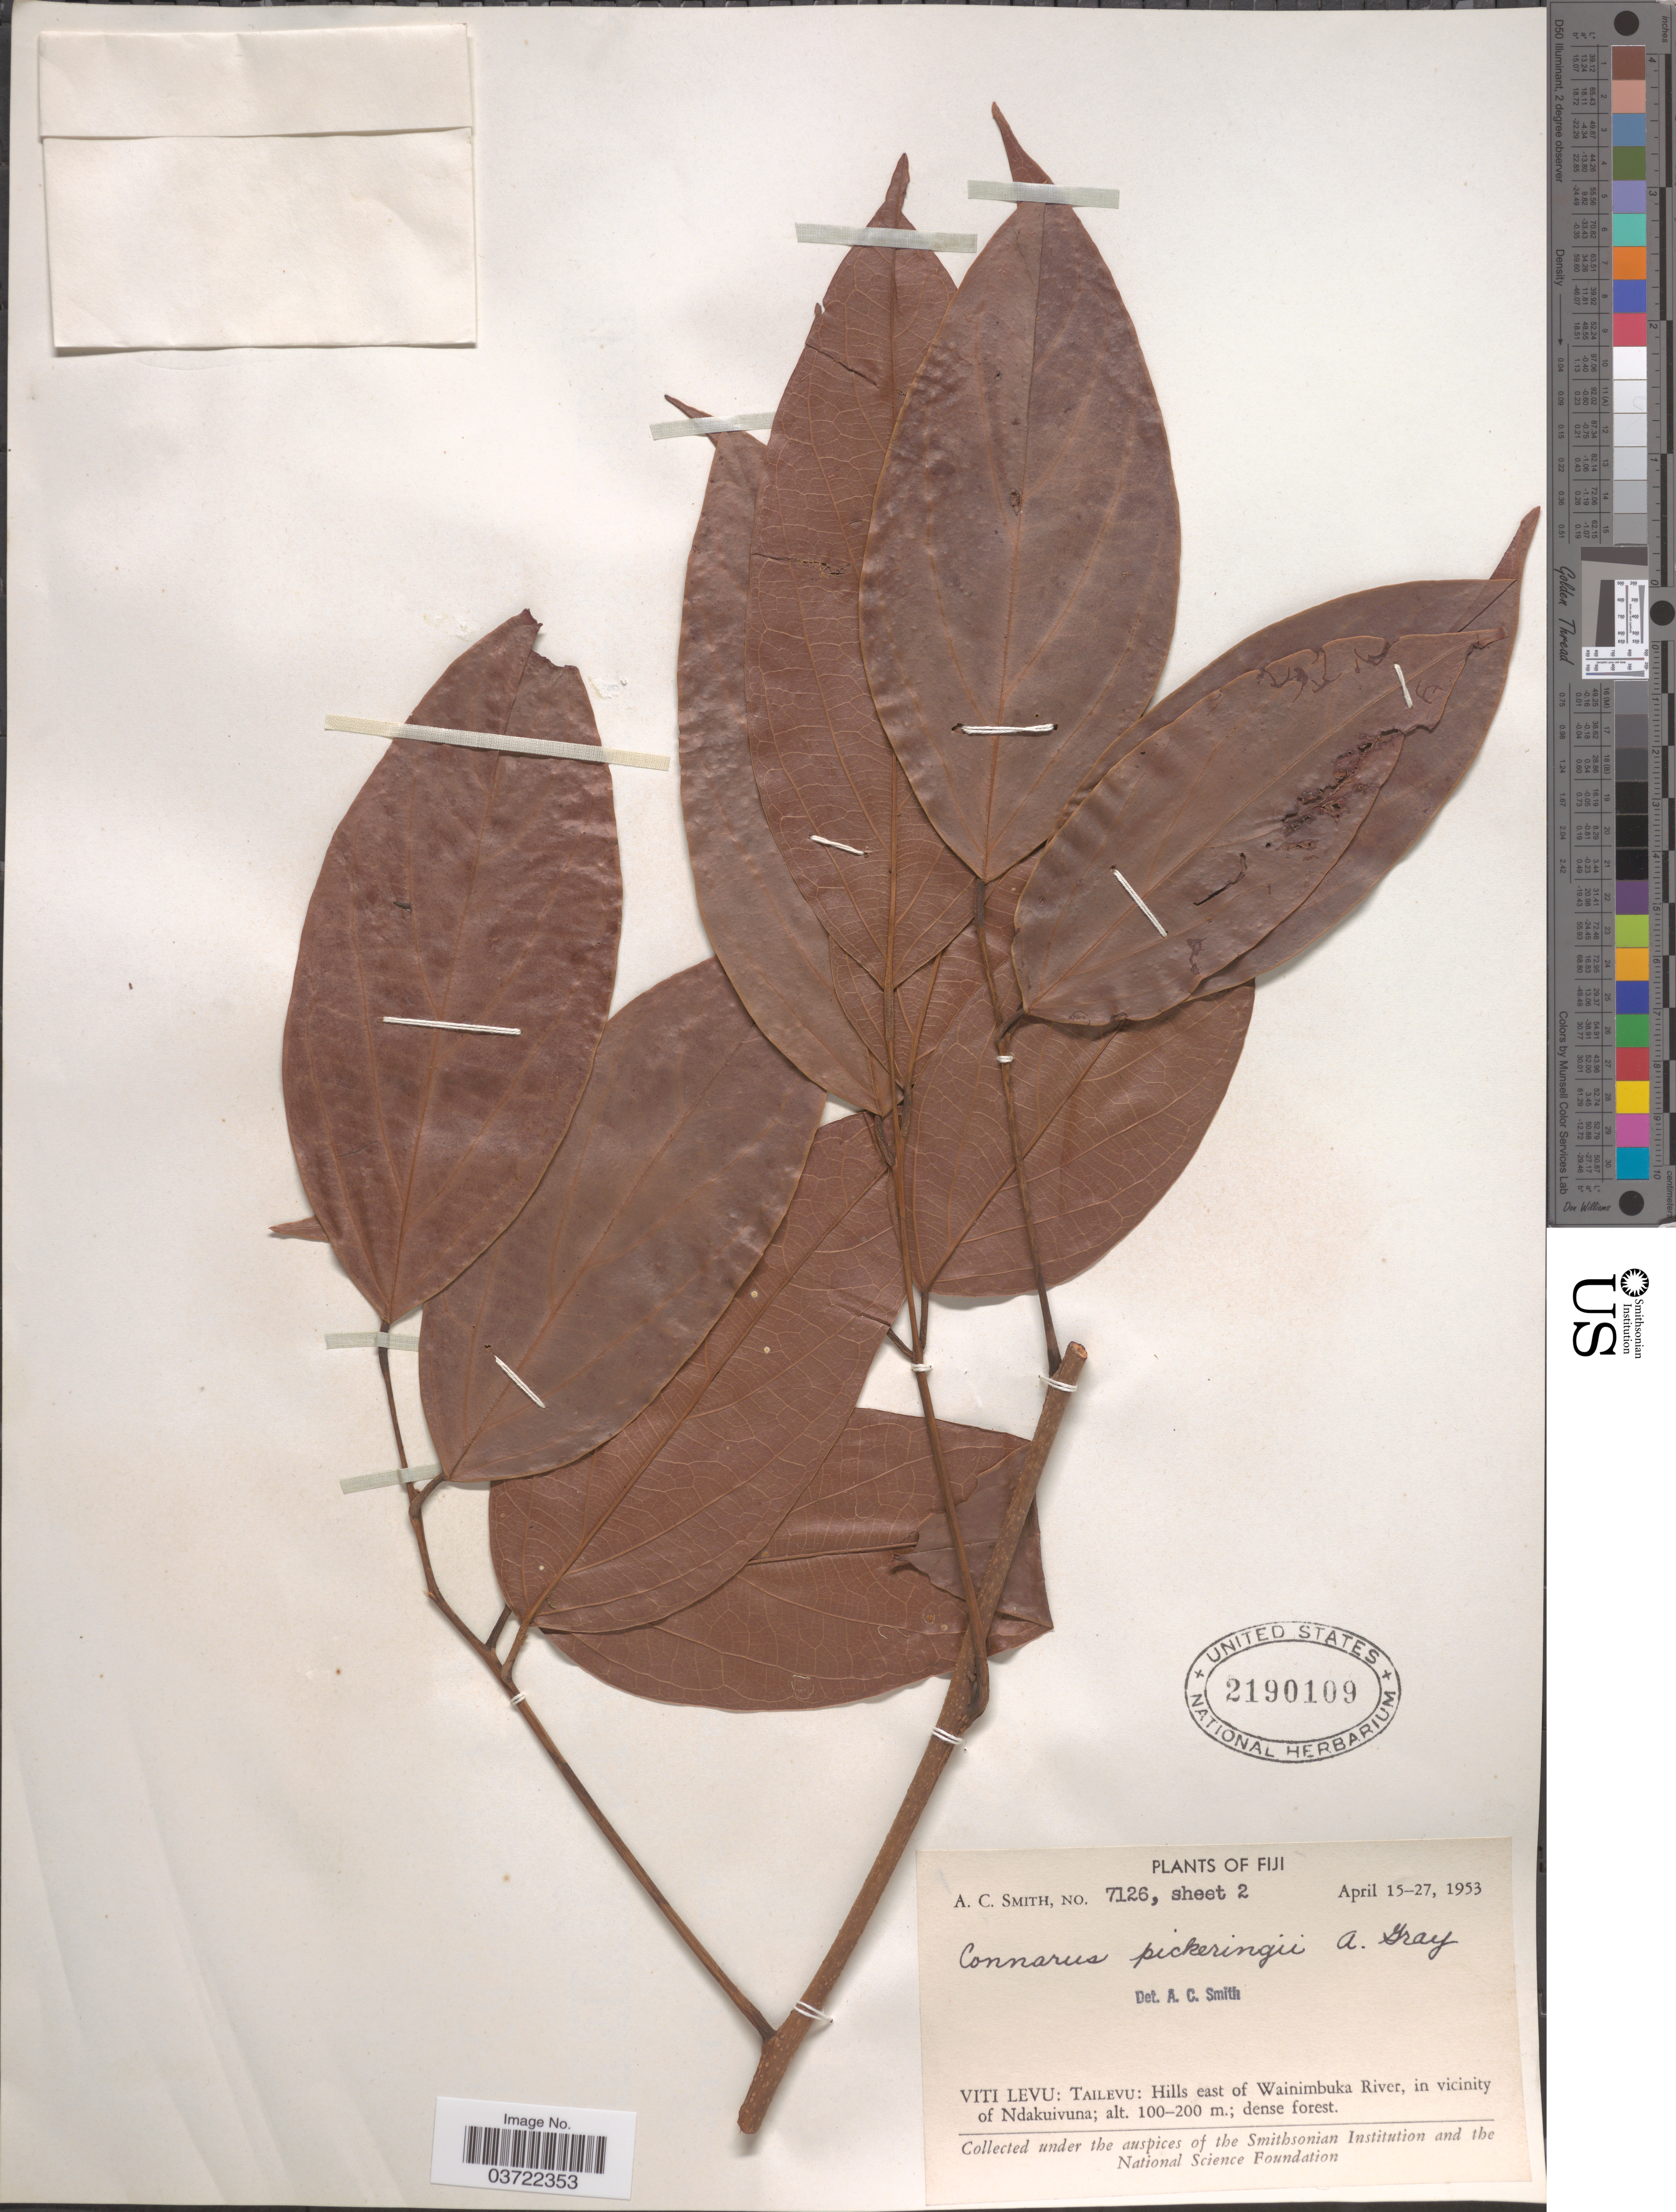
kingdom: Plantae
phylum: Tracheophyta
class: Magnoliopsida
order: Oxalidales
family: Connaraceae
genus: Connarus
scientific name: Connarus pickeringii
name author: A. Gray in Wilkes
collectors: A. C. Smith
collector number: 7126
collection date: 1953-04-15/1953-04-27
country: Fiji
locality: Viti Levu: Tailevu: Hills east of Wainimbuka River, in vicinity of Ndakuivuna.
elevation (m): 100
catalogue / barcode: US 2190109